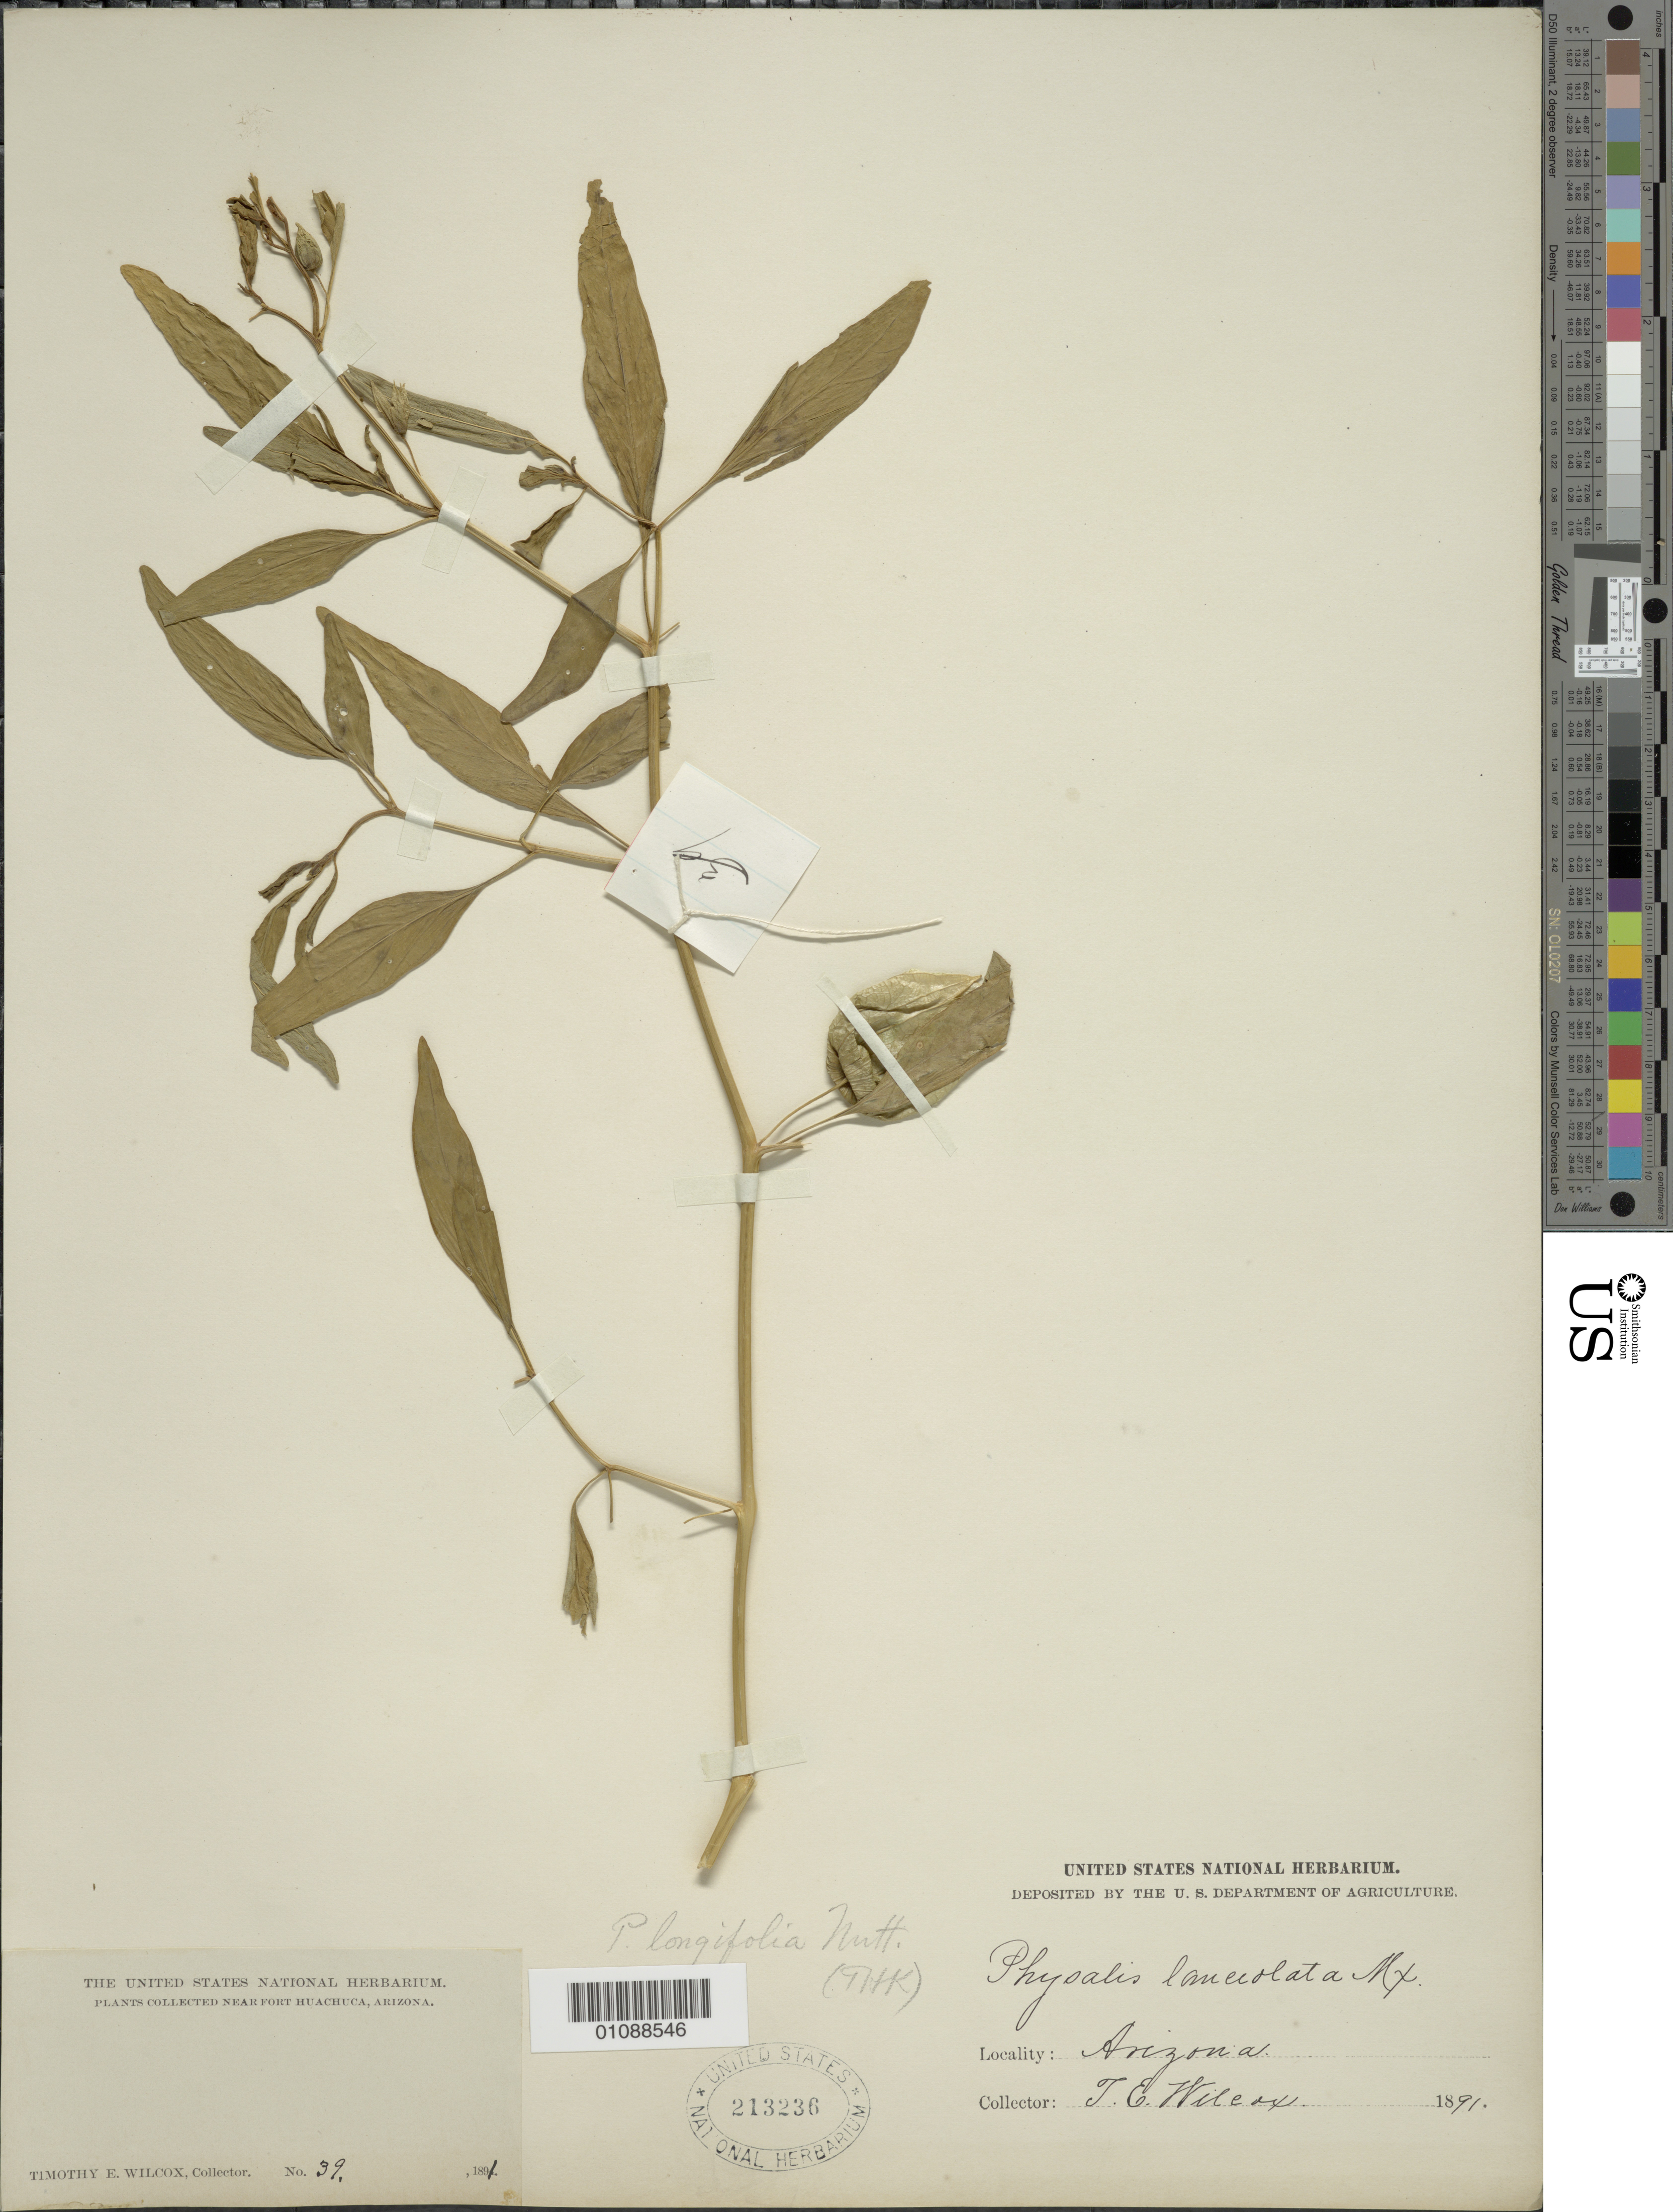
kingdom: Plantae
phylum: Tracheophyta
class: Magnoliopsida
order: Solanales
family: Solanaceae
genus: Physalis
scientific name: Physalis longifolia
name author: Nutt.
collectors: T. E. Wilcox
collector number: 39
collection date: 1891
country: United States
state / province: Arizona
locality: Near Fort Huachuca.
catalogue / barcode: US 213236